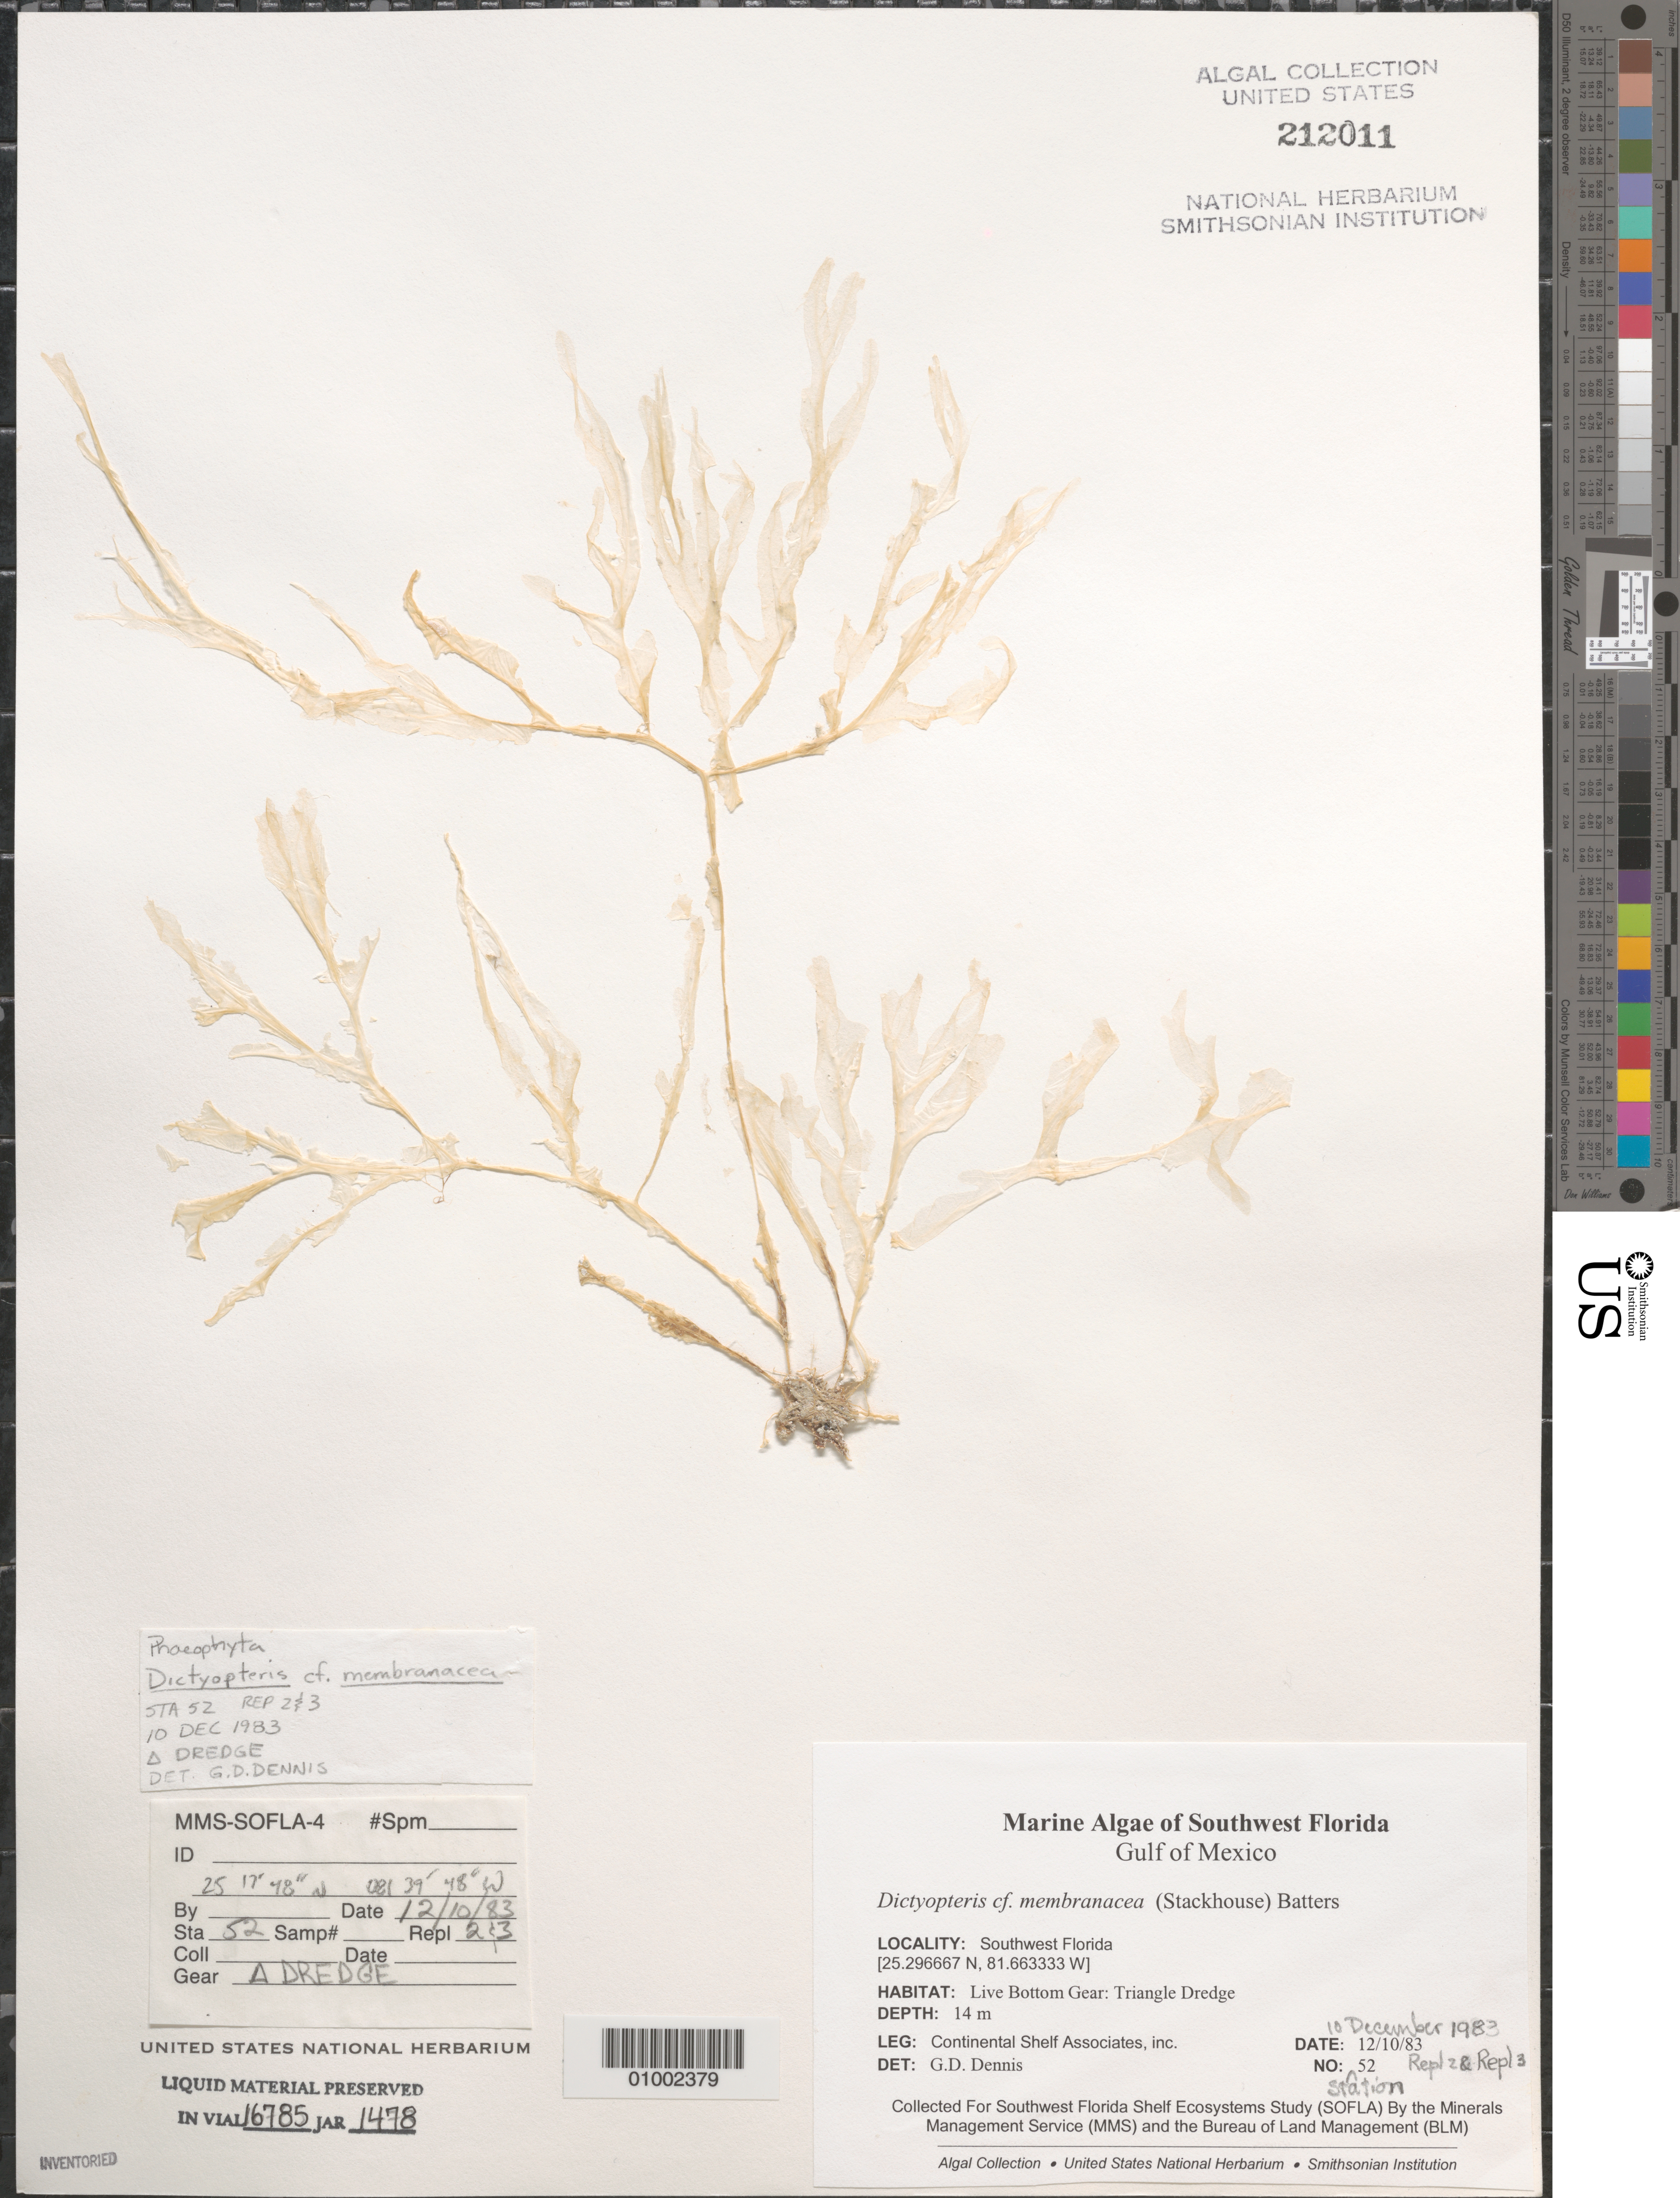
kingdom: Chromista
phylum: Ochrophyta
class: Phaeophyceae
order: Dictyotales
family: Dictyotaceae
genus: Dictyopteris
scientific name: Dictyopteris polypodioides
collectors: Continental Shelf Associates Inc.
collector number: Station 52 Repl 2 & Station 52 Repl 3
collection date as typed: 10 Dec 1983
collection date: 1983-12-10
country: United States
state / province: Florida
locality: Gulf of Mexico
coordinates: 25.286667 N, 81.663333 W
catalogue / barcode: US 212011